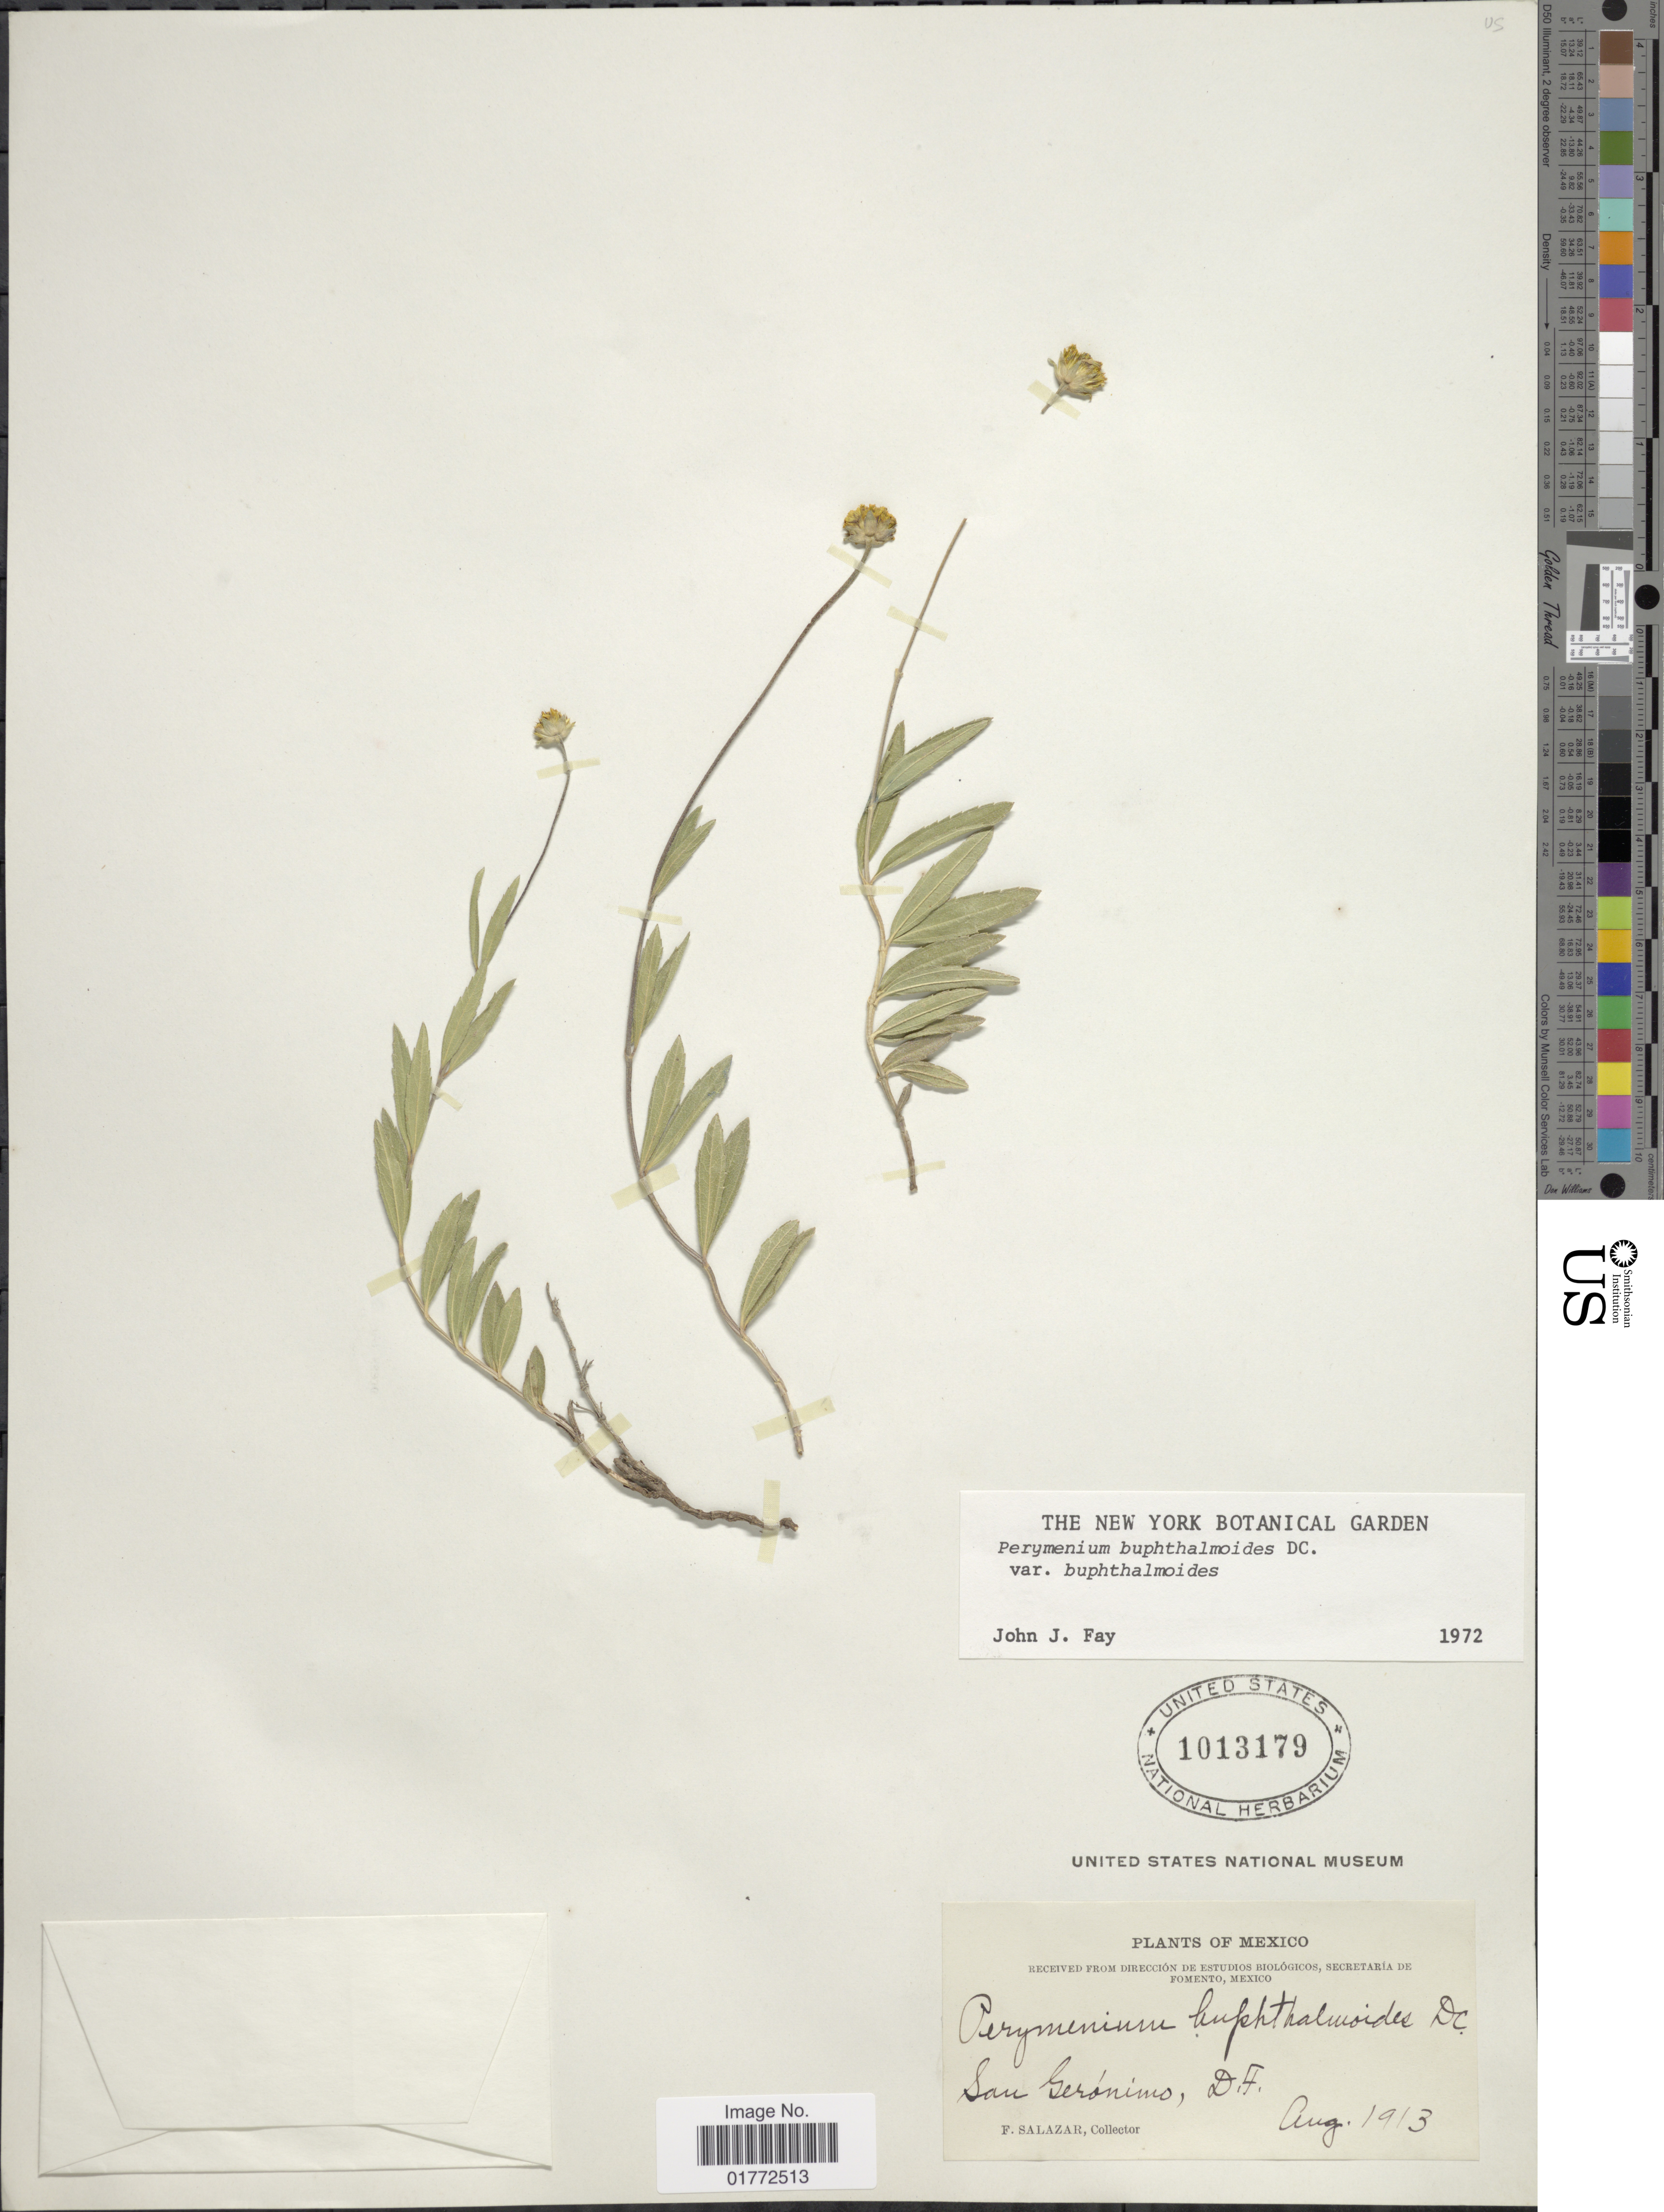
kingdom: Plantae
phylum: Tracheophyta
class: Magnoliopsida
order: Asterales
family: Asteraceae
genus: Perymenium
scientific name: Perymenium buphthalmoides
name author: DC.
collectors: F. Salazar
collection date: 1913-08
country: Mexico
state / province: Distrito Federal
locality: San Geronimo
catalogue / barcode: US 1013179